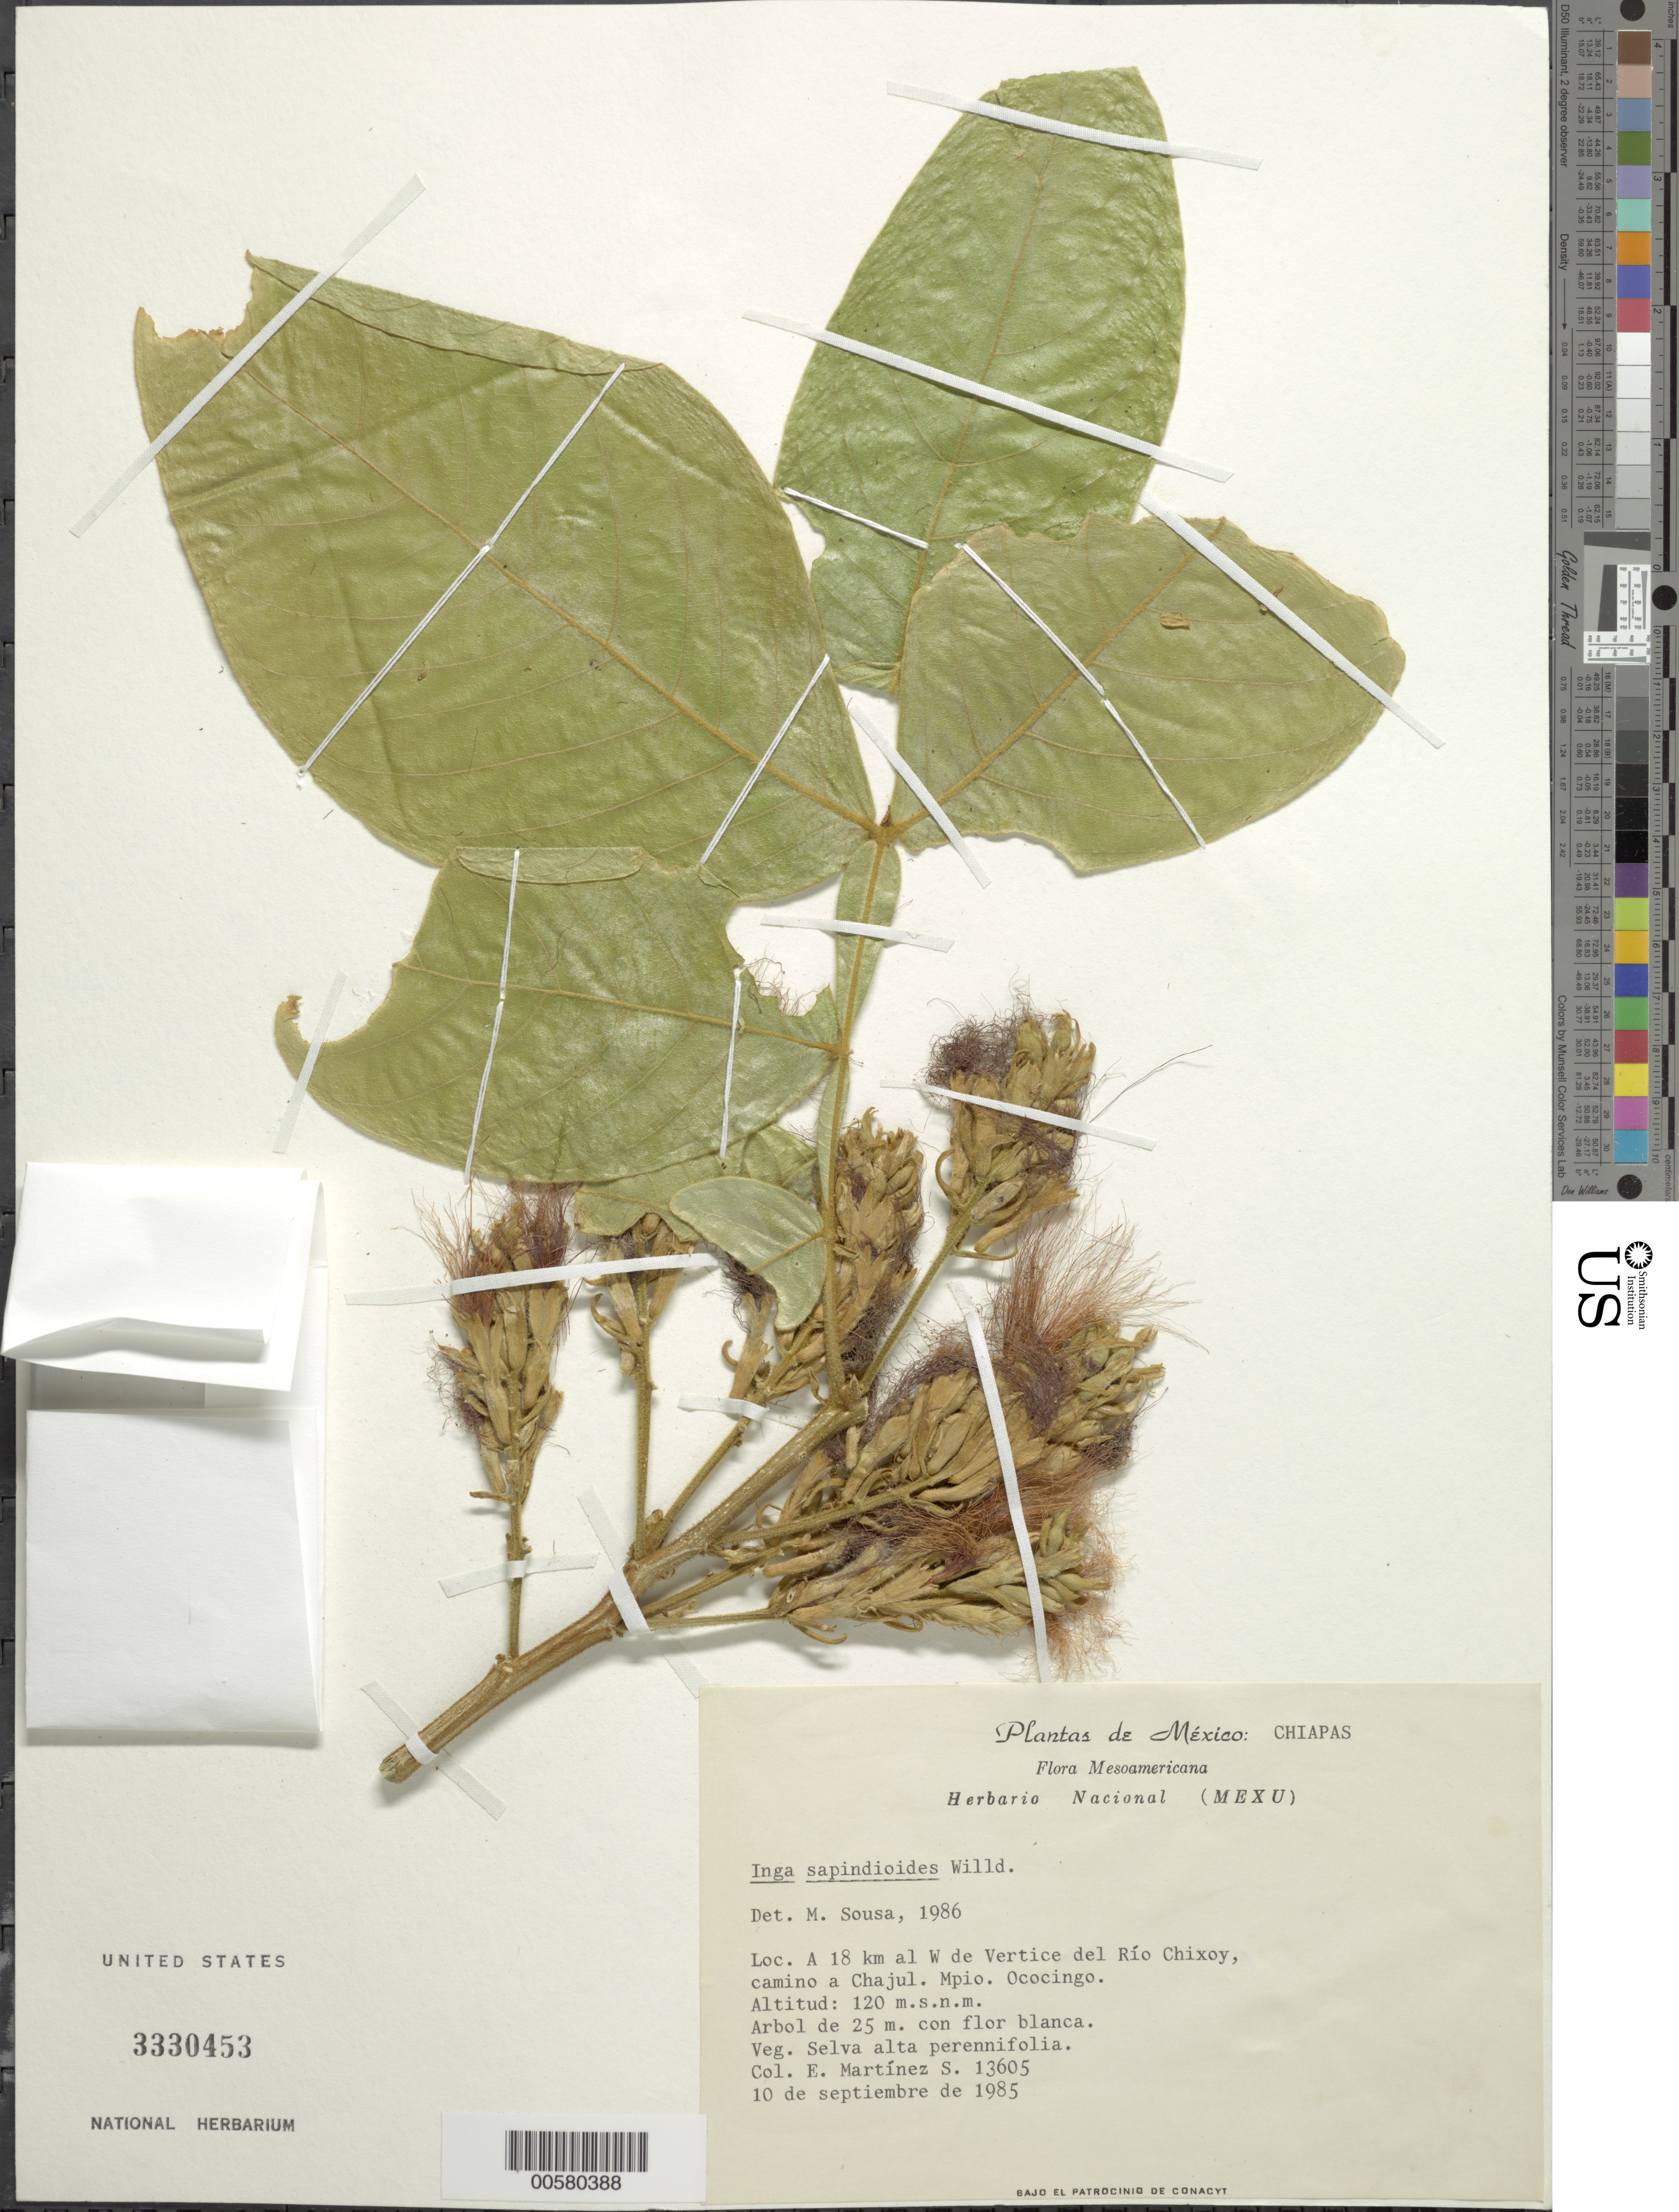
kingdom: Plantae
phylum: Tracheophyta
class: Magnoliopsida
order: Fabales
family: Fabaceae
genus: Inga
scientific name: Inga sapindoides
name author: Willd.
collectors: E. Martínez Soto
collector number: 13605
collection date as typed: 10 Sep 1985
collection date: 1985-09-10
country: Mexico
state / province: Chiapas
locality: W of Vertice del Rio Chixoy, Ococingo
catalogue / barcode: US 3330453